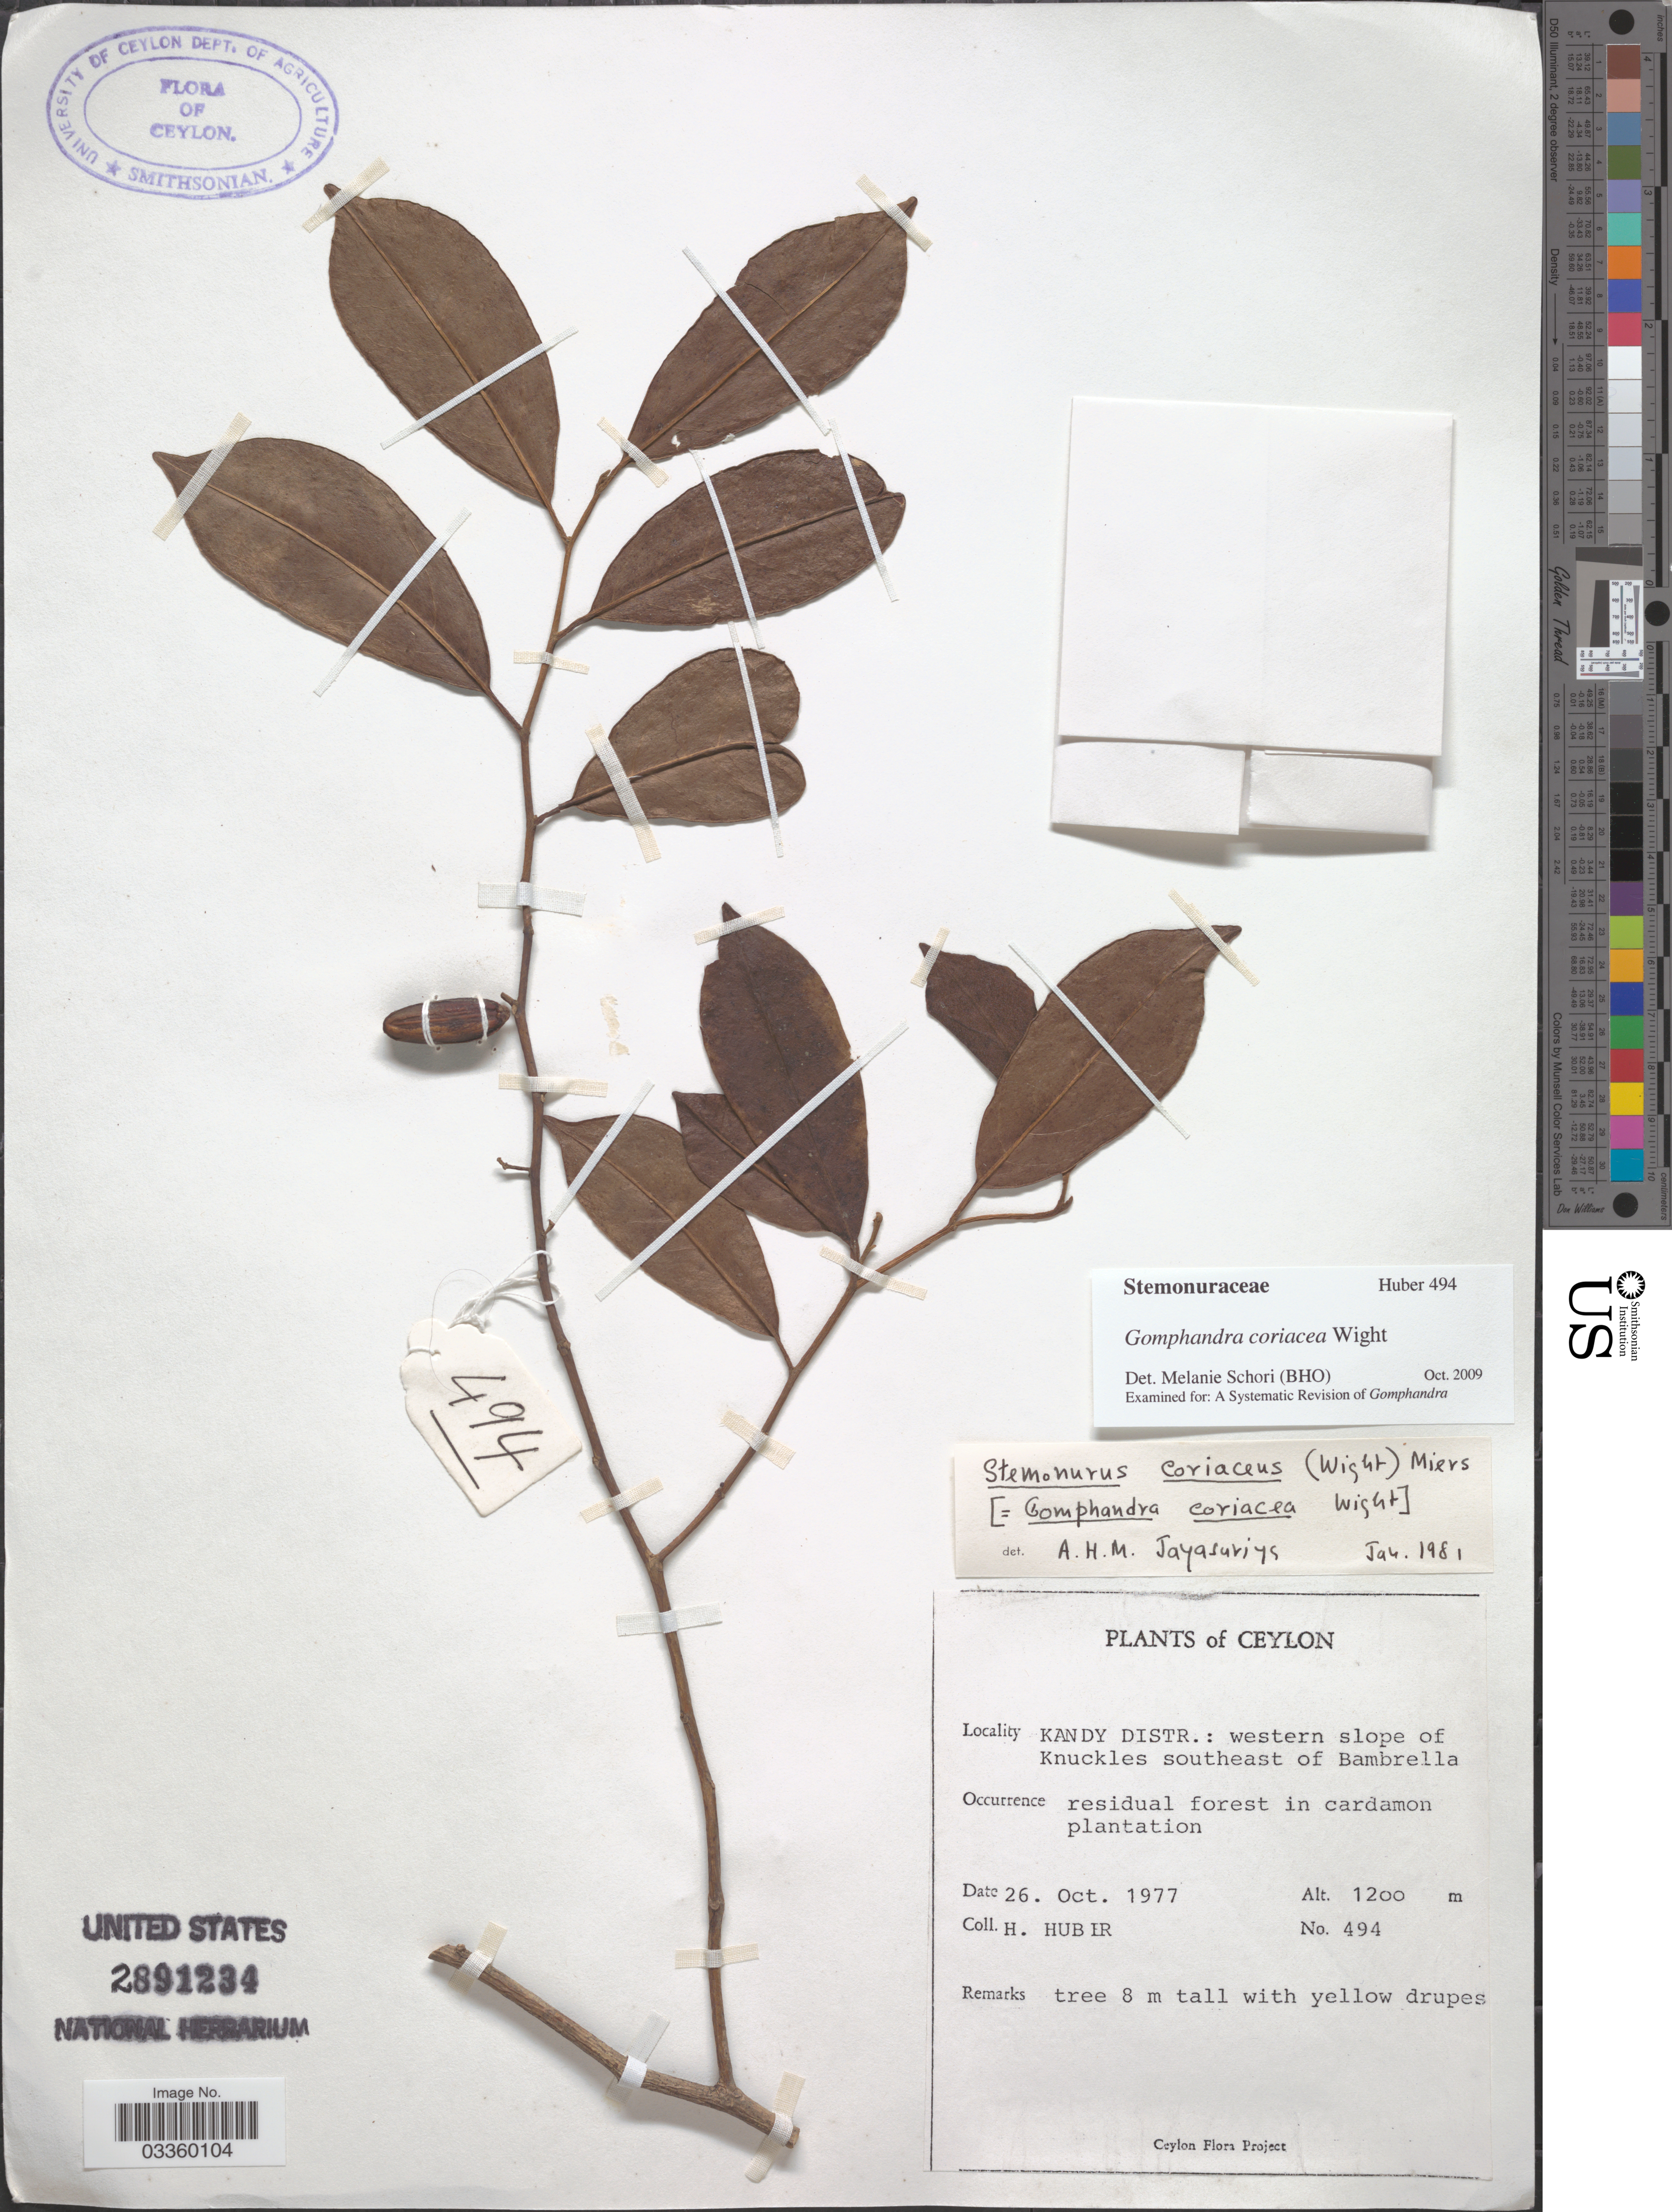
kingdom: Plantae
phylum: Tracheophyta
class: Magnoliopsida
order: Cardiopteridales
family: Stemonuraceae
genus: Gomphandra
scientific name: Gomphandra coriacea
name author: Wight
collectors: H. Huber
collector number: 494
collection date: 1977-10-26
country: Sri Lanka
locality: Ceylon. Kandy Distr.: western slope of Knuckles southeast of Bambrella.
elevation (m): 1200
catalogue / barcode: US 2891234